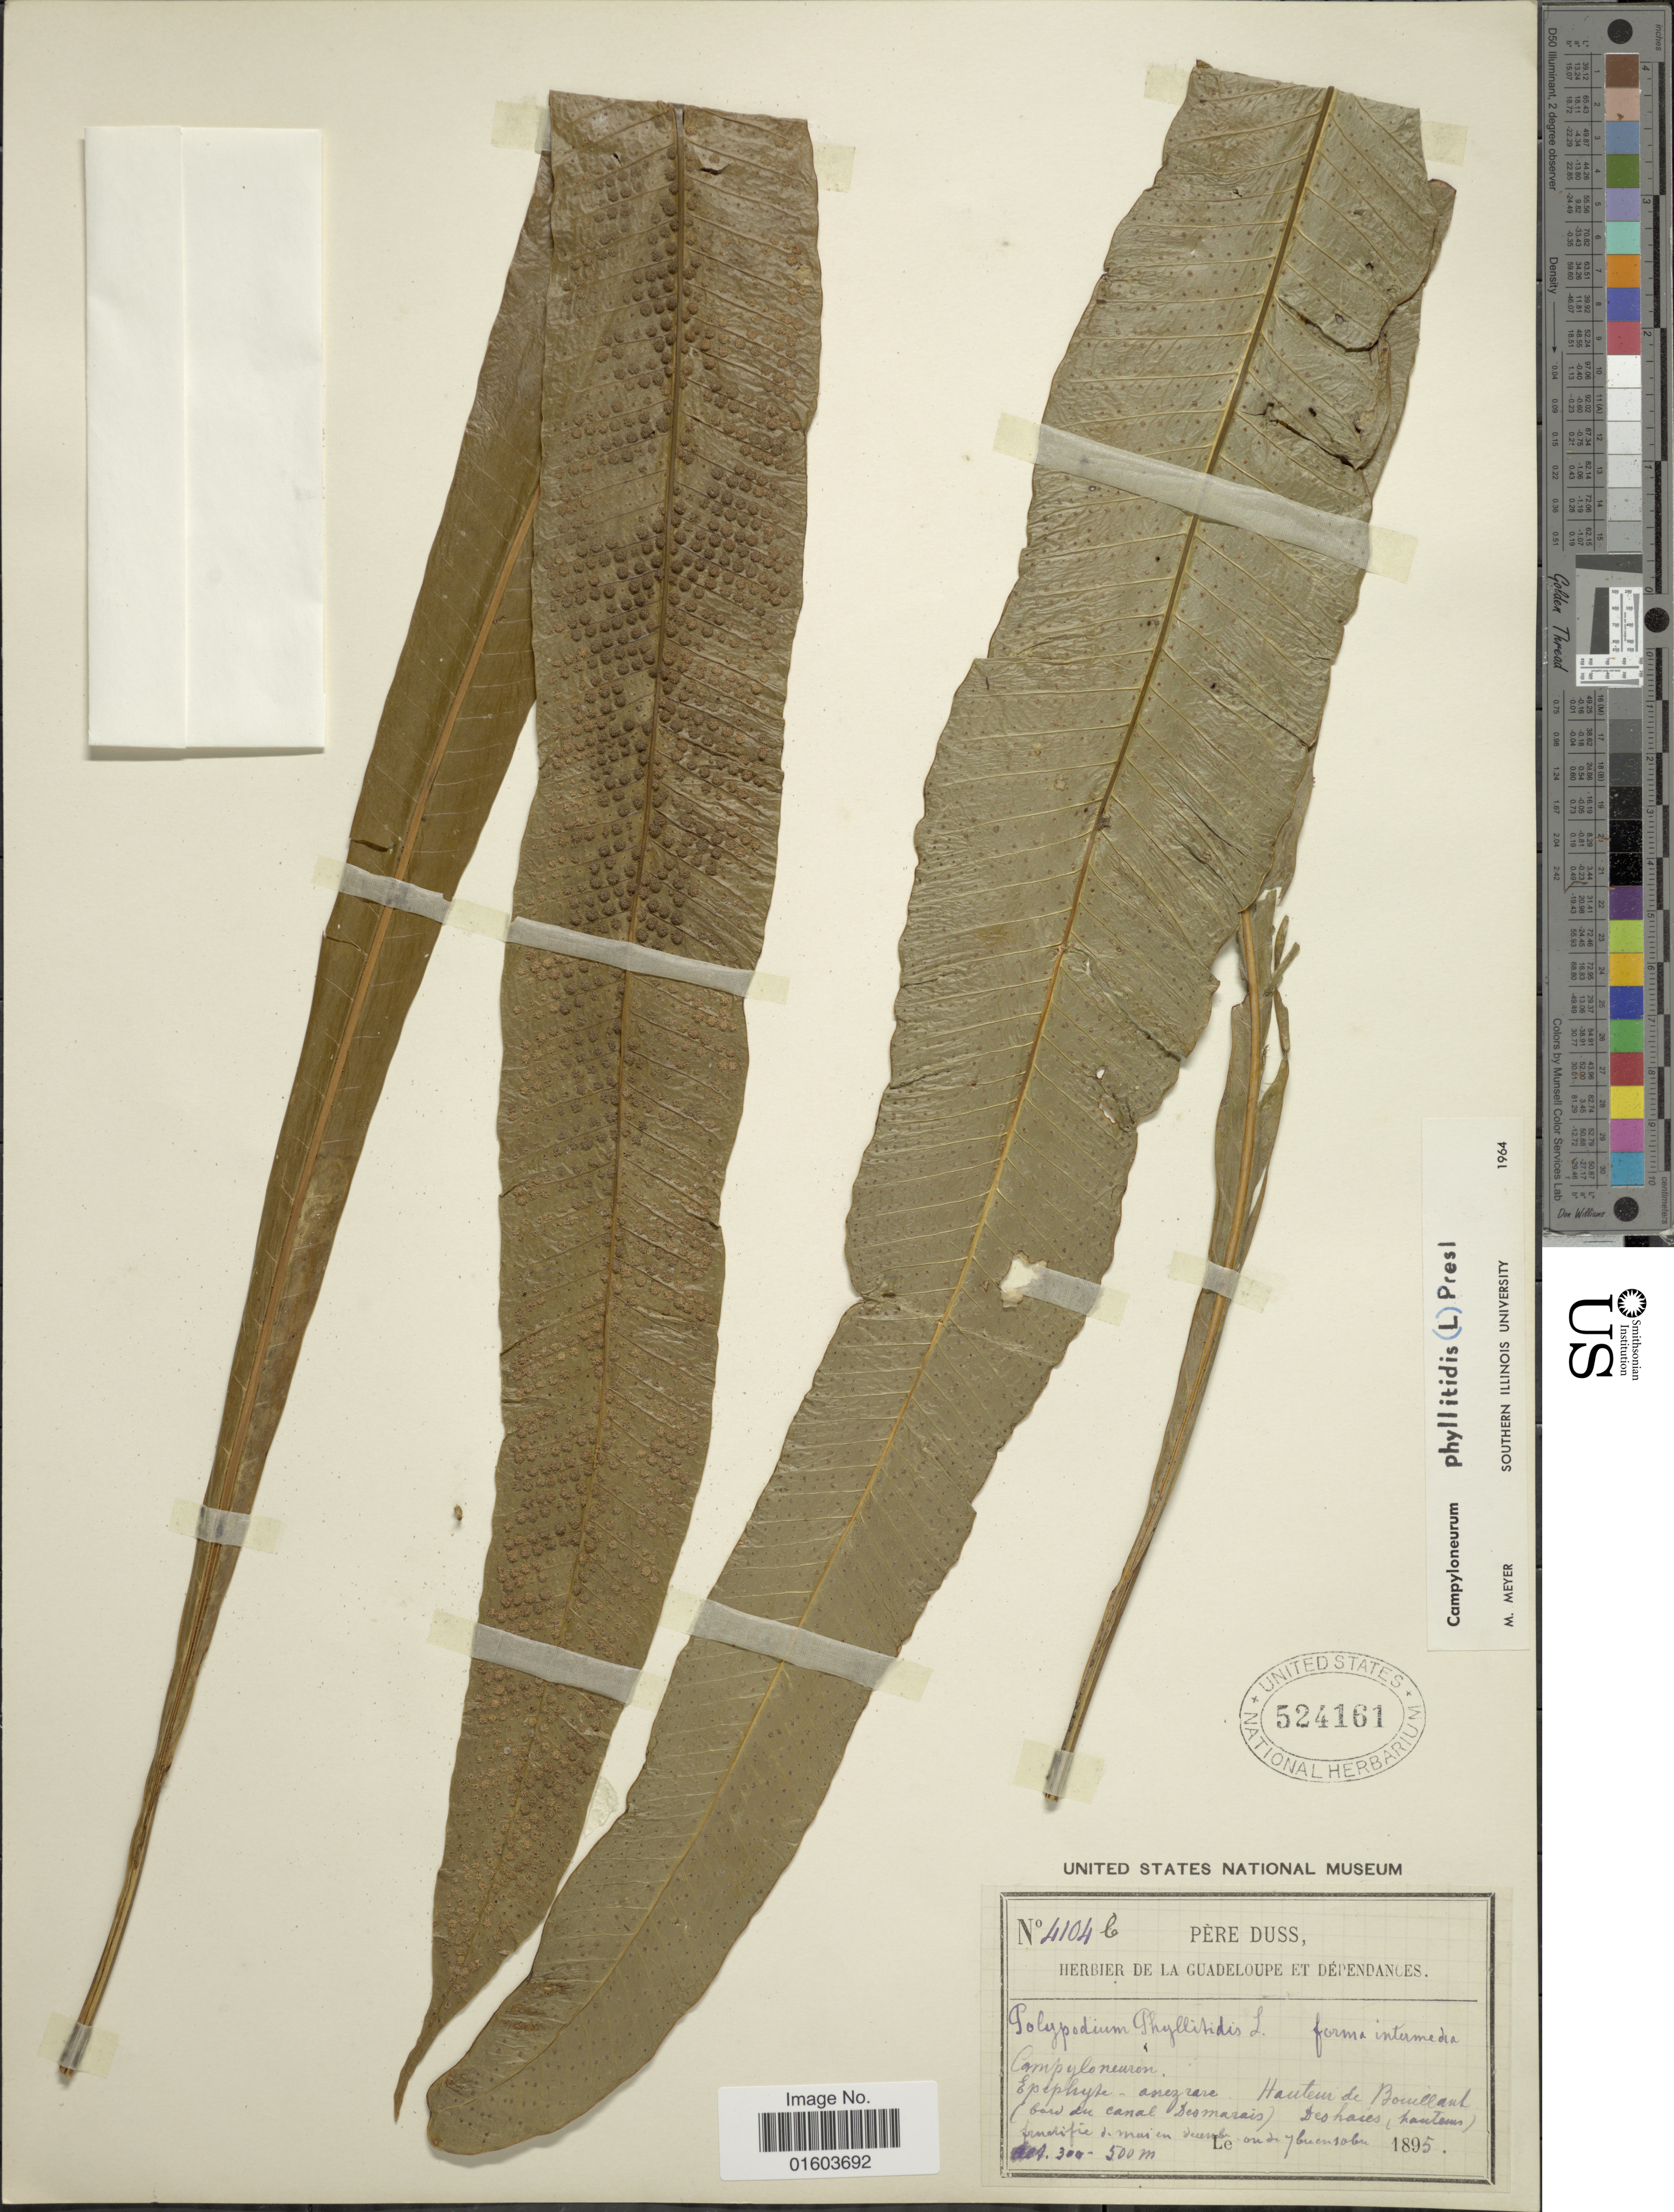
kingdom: Plantae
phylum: Tracheophyta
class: Polypodiopsida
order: Polypodiales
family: Polypodiaceae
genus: Campyloneurum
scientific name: Campyloneurum phyllitidis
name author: (L.) C. Presl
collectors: Père Duss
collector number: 4104b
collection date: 1895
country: Guadeloupe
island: Leeward Is.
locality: Hauteur de Bouillante (bord du canal Desmarais) Deshaies (hauteurs).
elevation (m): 300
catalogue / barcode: US 524161